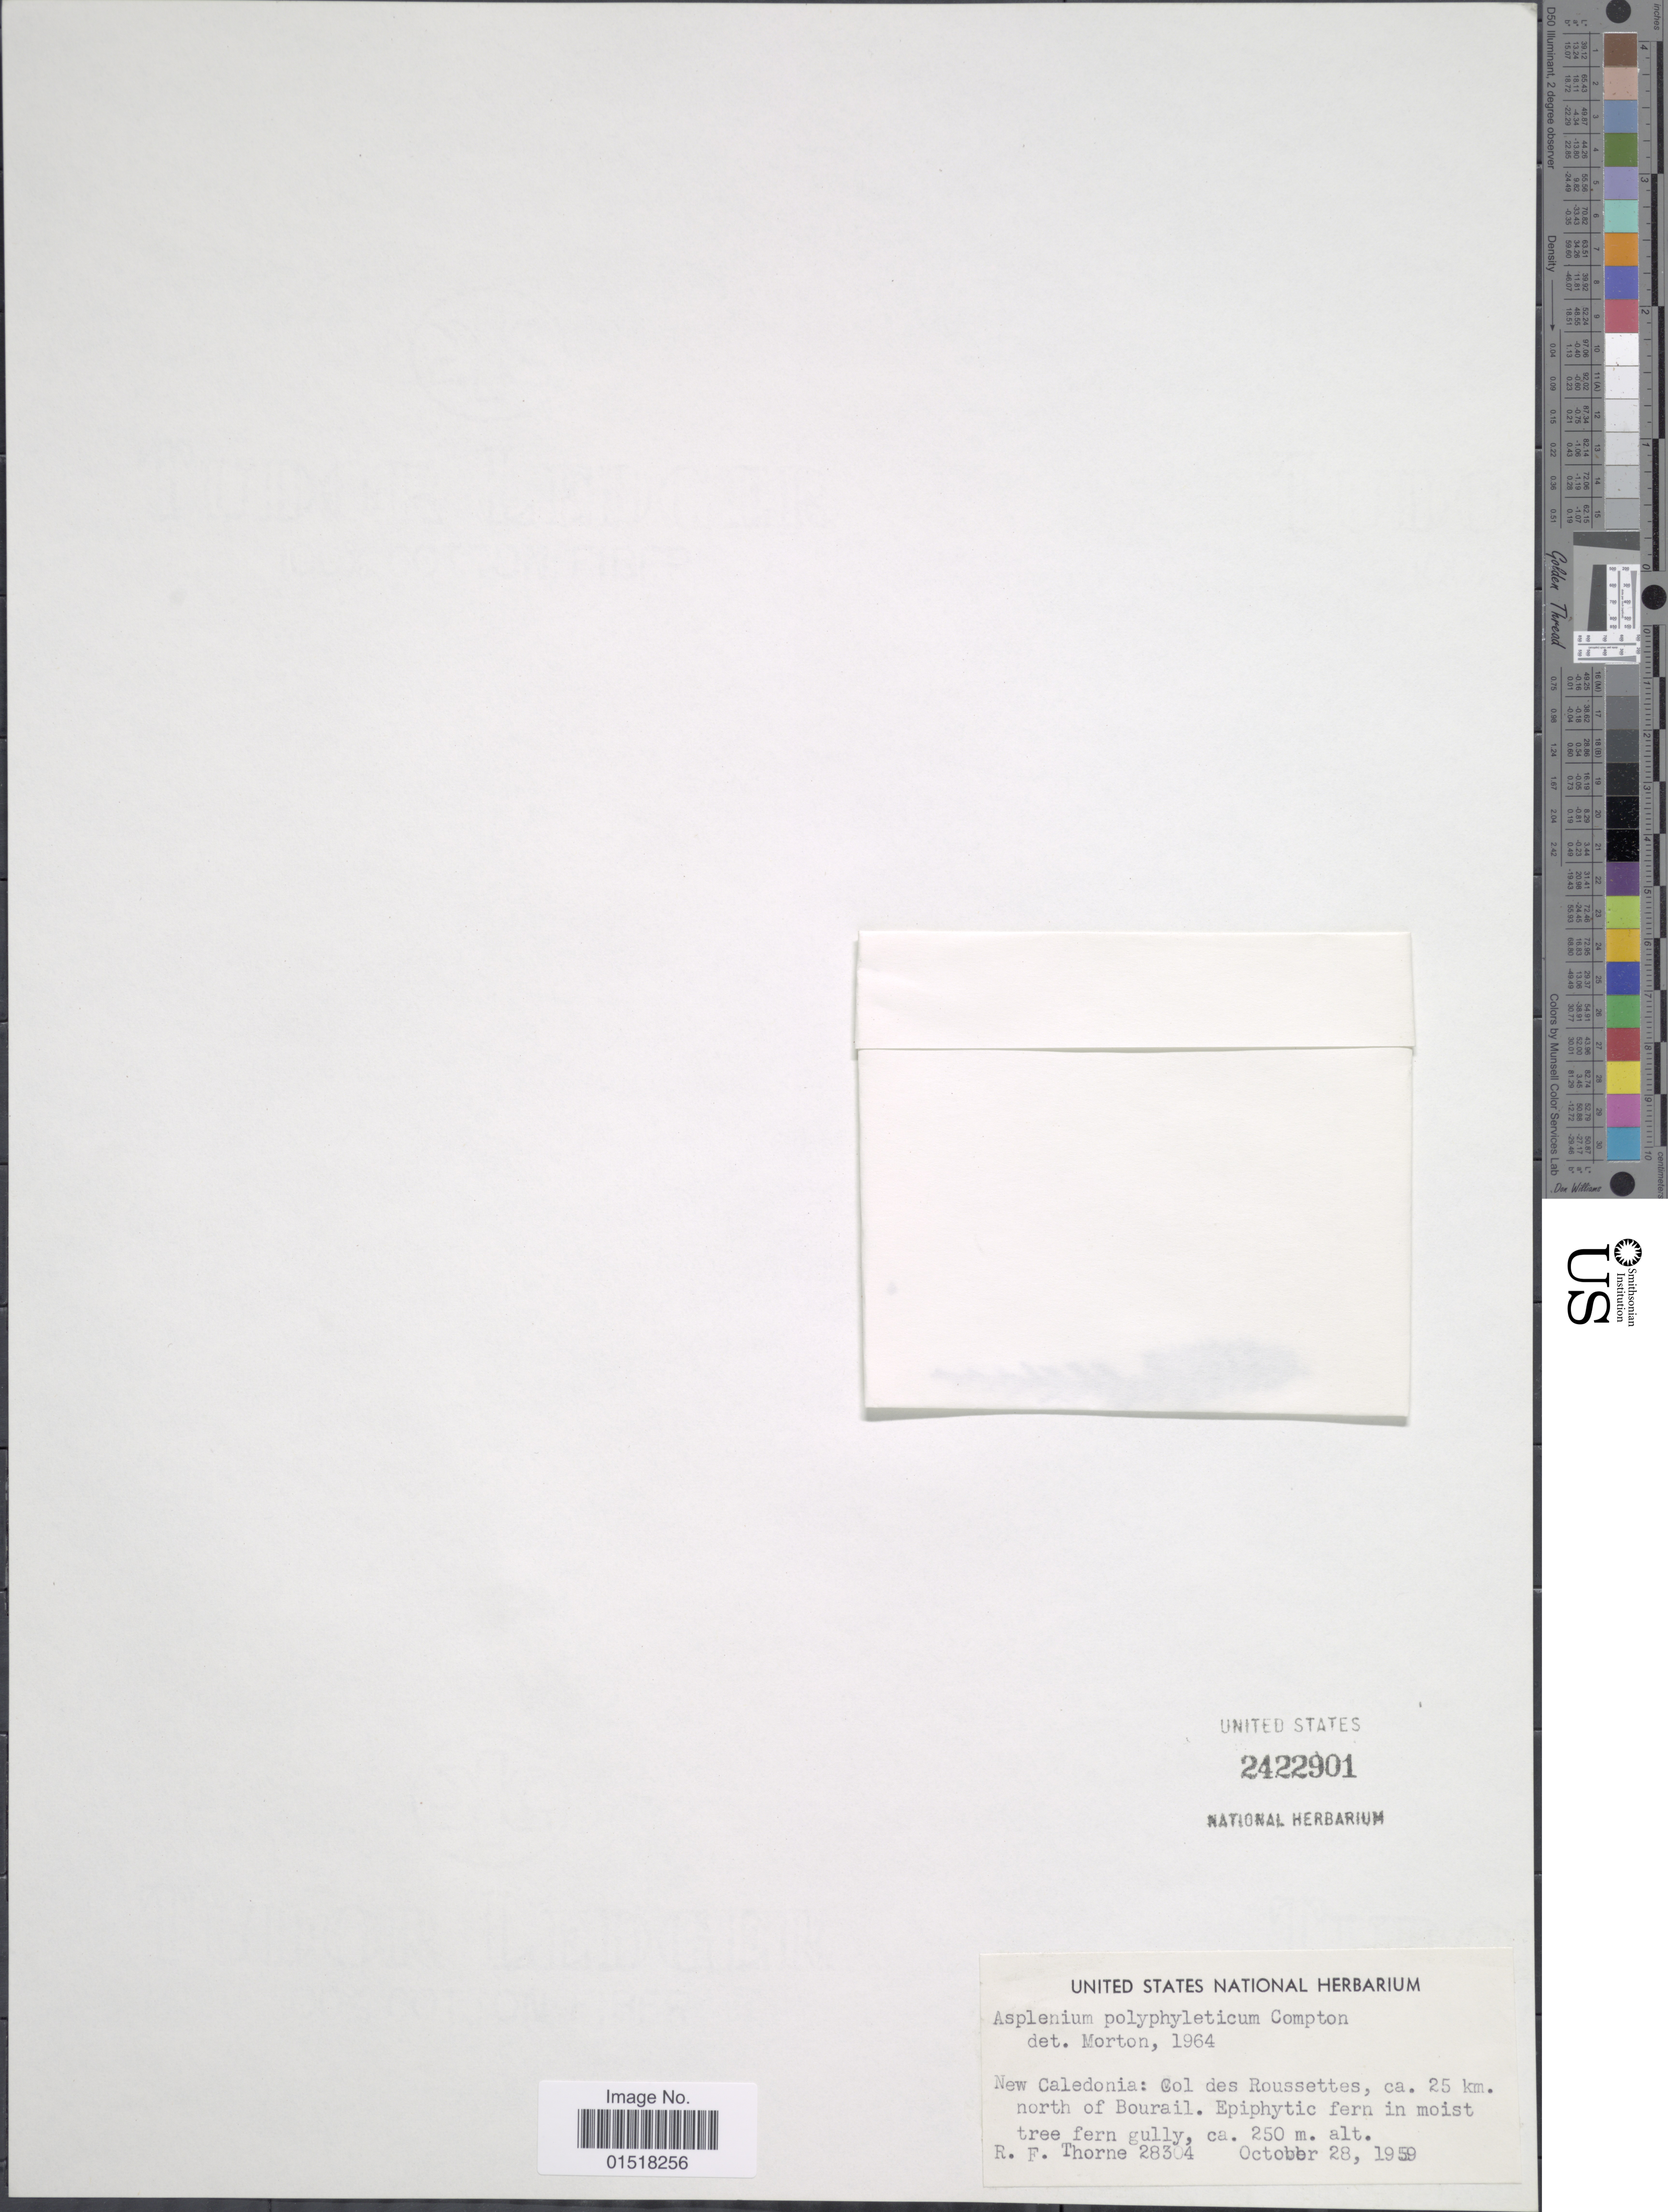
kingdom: Plantae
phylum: Tracheophyta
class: Polypodiopsida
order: Polypodiales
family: Aspleniaceae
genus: Asplenium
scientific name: Asplenium polyphylecticum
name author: Compton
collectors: R. F. Thorne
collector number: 28304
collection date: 1959-10-28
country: New Caledonia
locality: Col des Roussettes, ca. 25 km. north of Bourail.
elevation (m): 250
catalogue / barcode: US 2422901